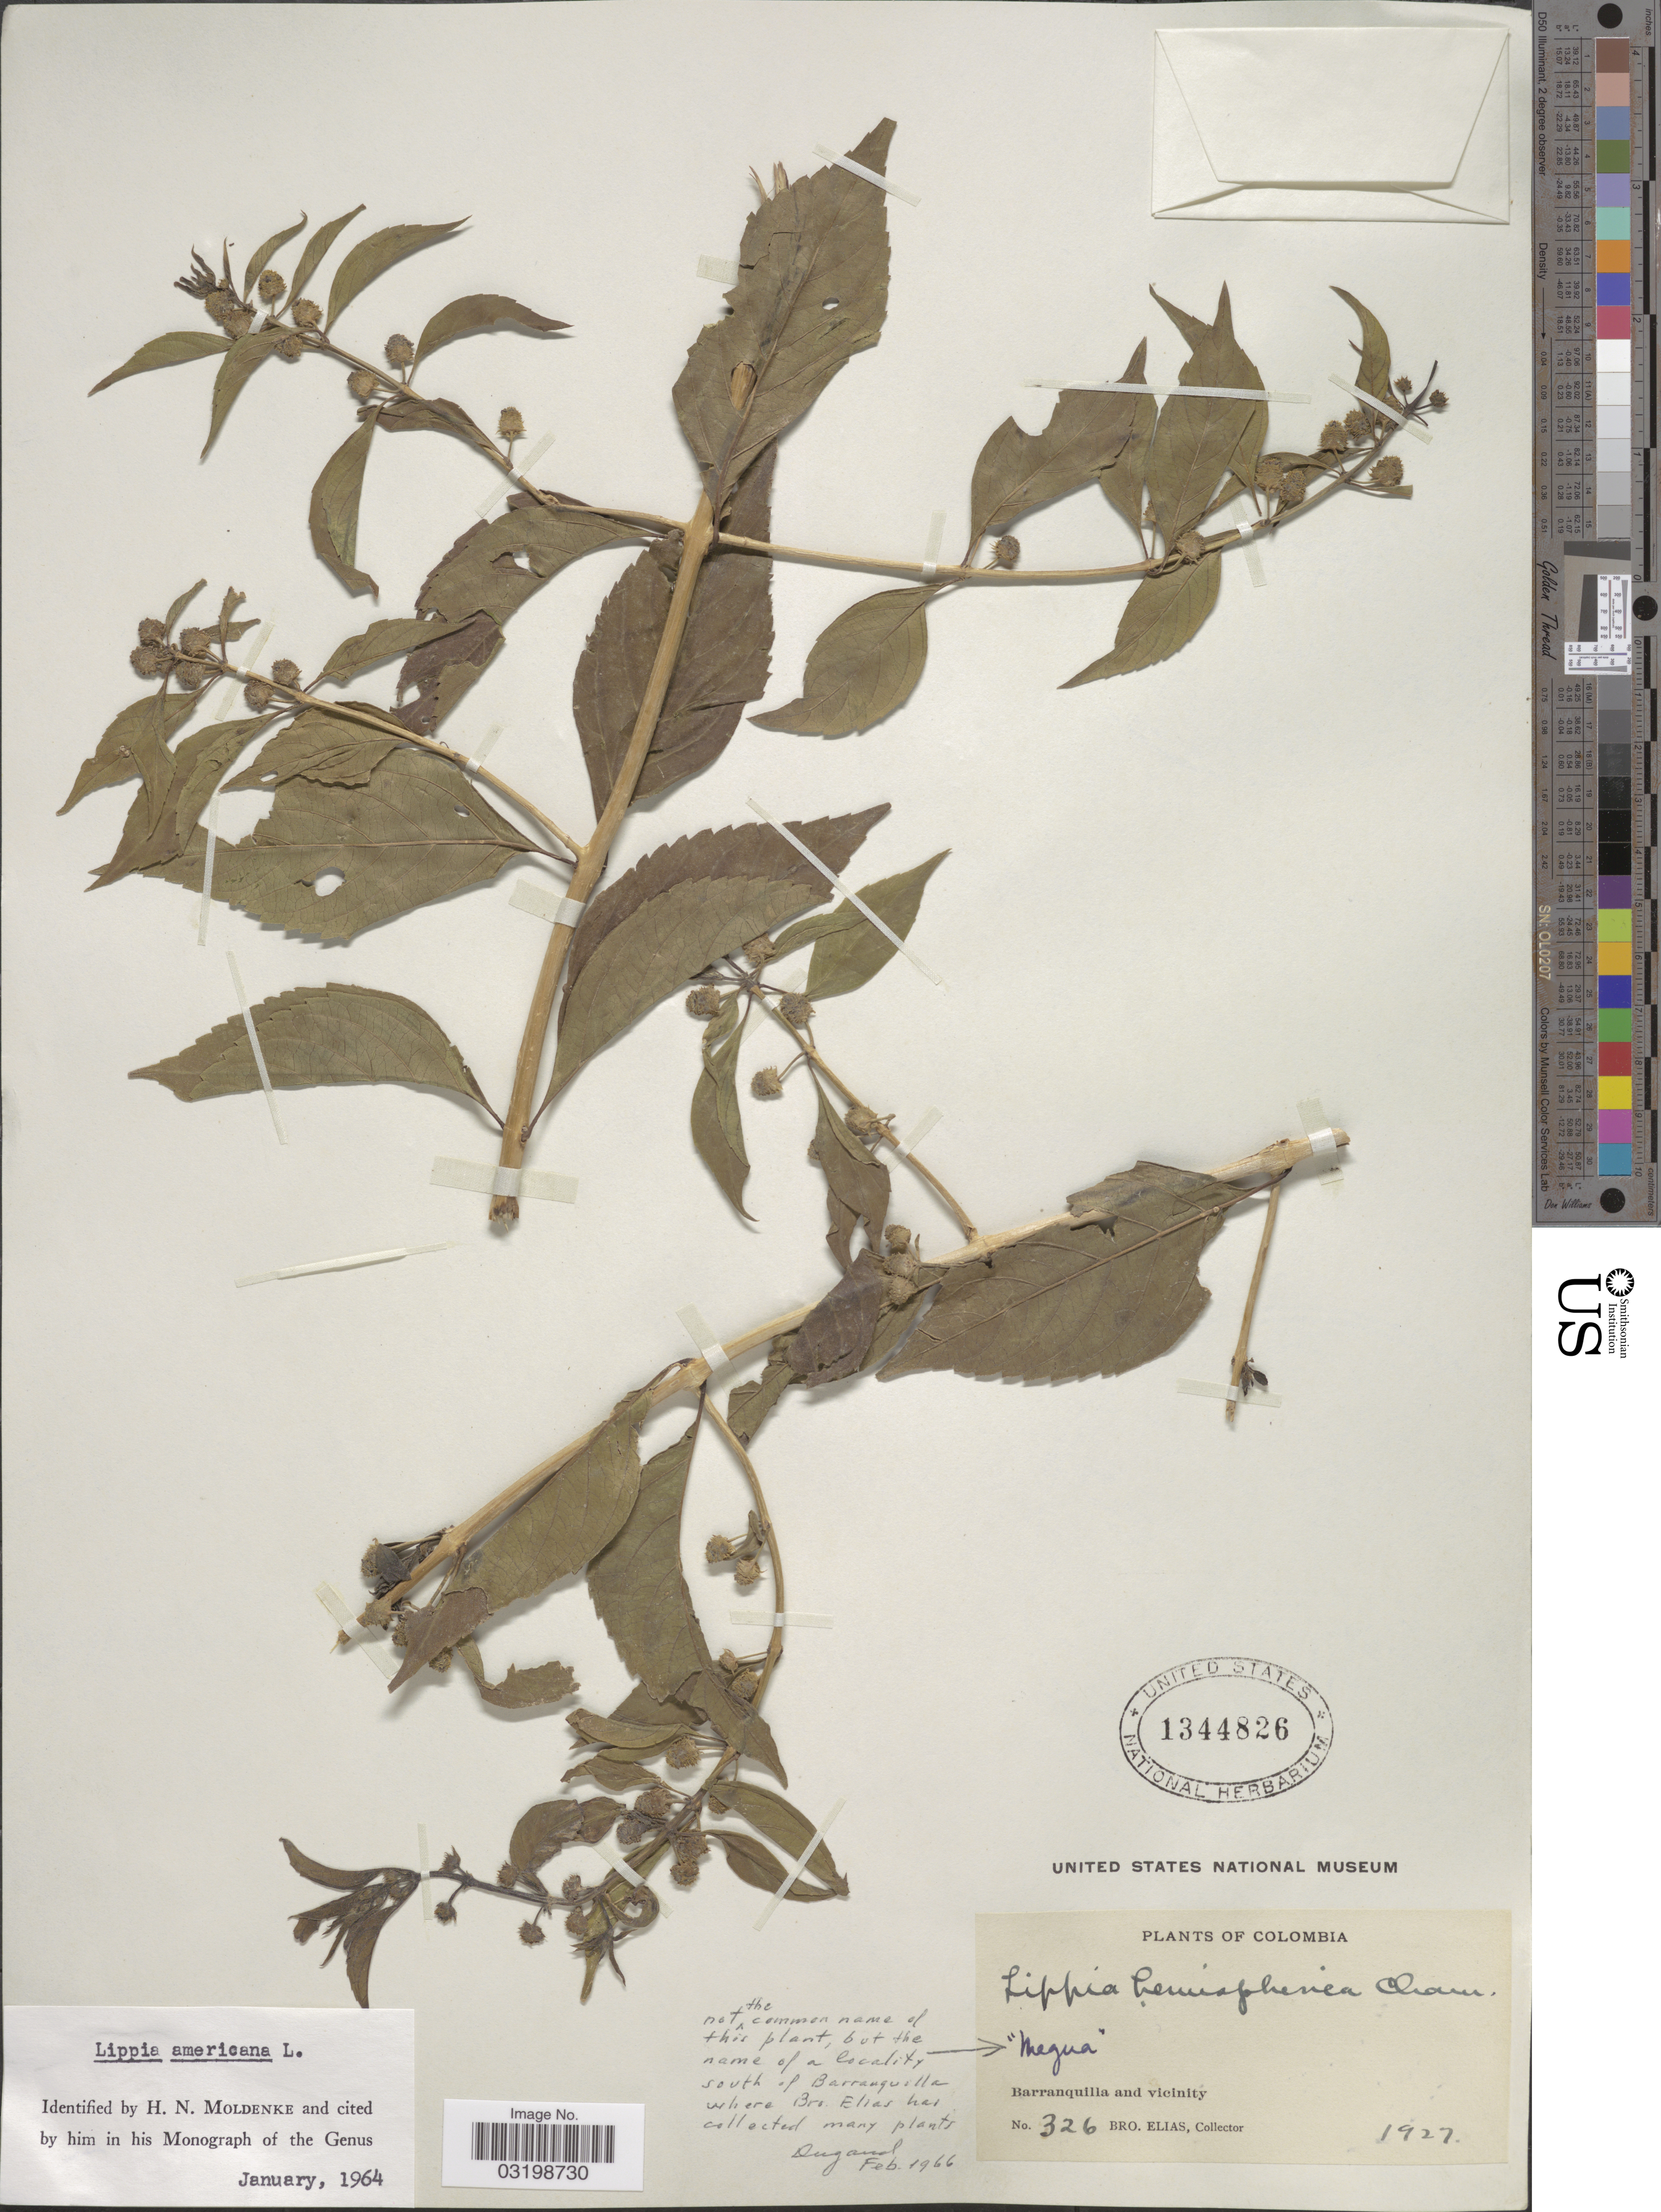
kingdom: Plantae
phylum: Tracheophyta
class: Magnoliopsida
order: Lamiales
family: Verbenaceae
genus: Lippia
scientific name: Lippia americana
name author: L.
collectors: Bro. Elias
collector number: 326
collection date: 1927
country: Colombia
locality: Barranquilla and vicinity. South of Barranquilla.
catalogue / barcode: US 1344826